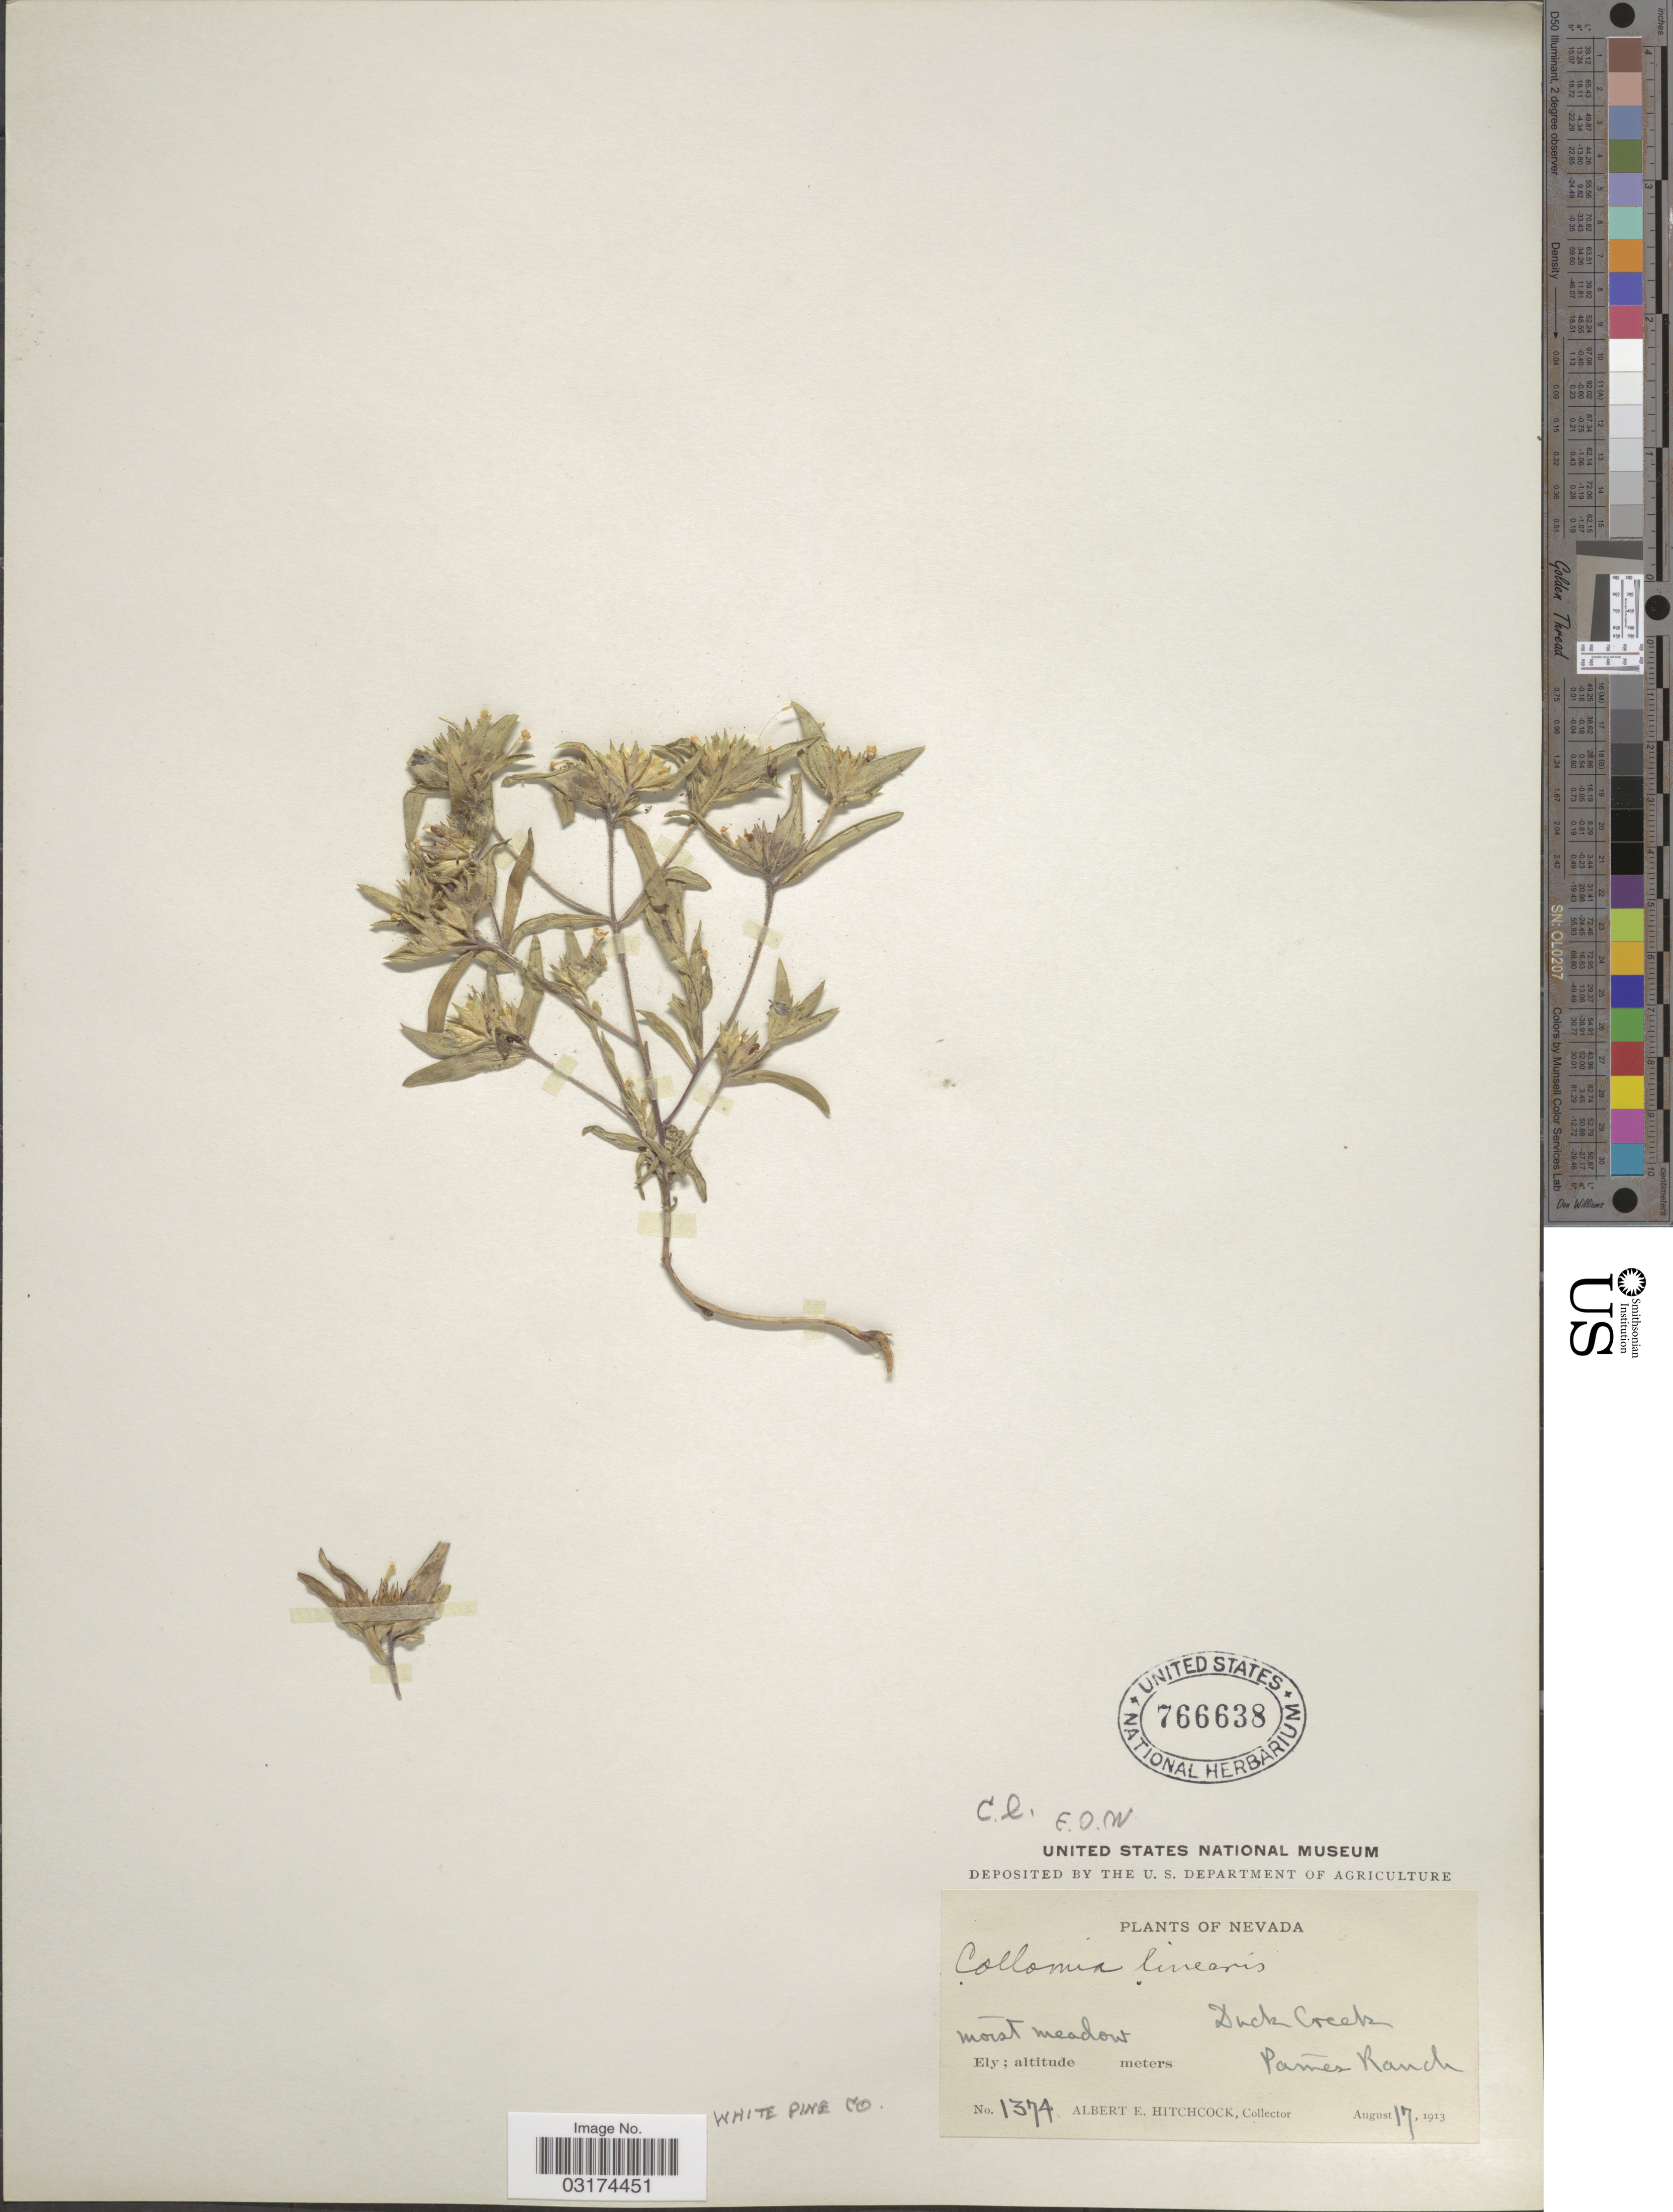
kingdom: Plantae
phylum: Tracheophyta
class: Magnoliopsida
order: Ericales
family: Polemoniaceae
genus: Collomia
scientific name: Collomia linearis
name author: Nutt.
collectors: A. Hitchcock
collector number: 1374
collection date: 1913-08-17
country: United States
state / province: Nevada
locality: Duck Creek, Paine's Ranch, Ely, White Pine Co.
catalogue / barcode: US 766638